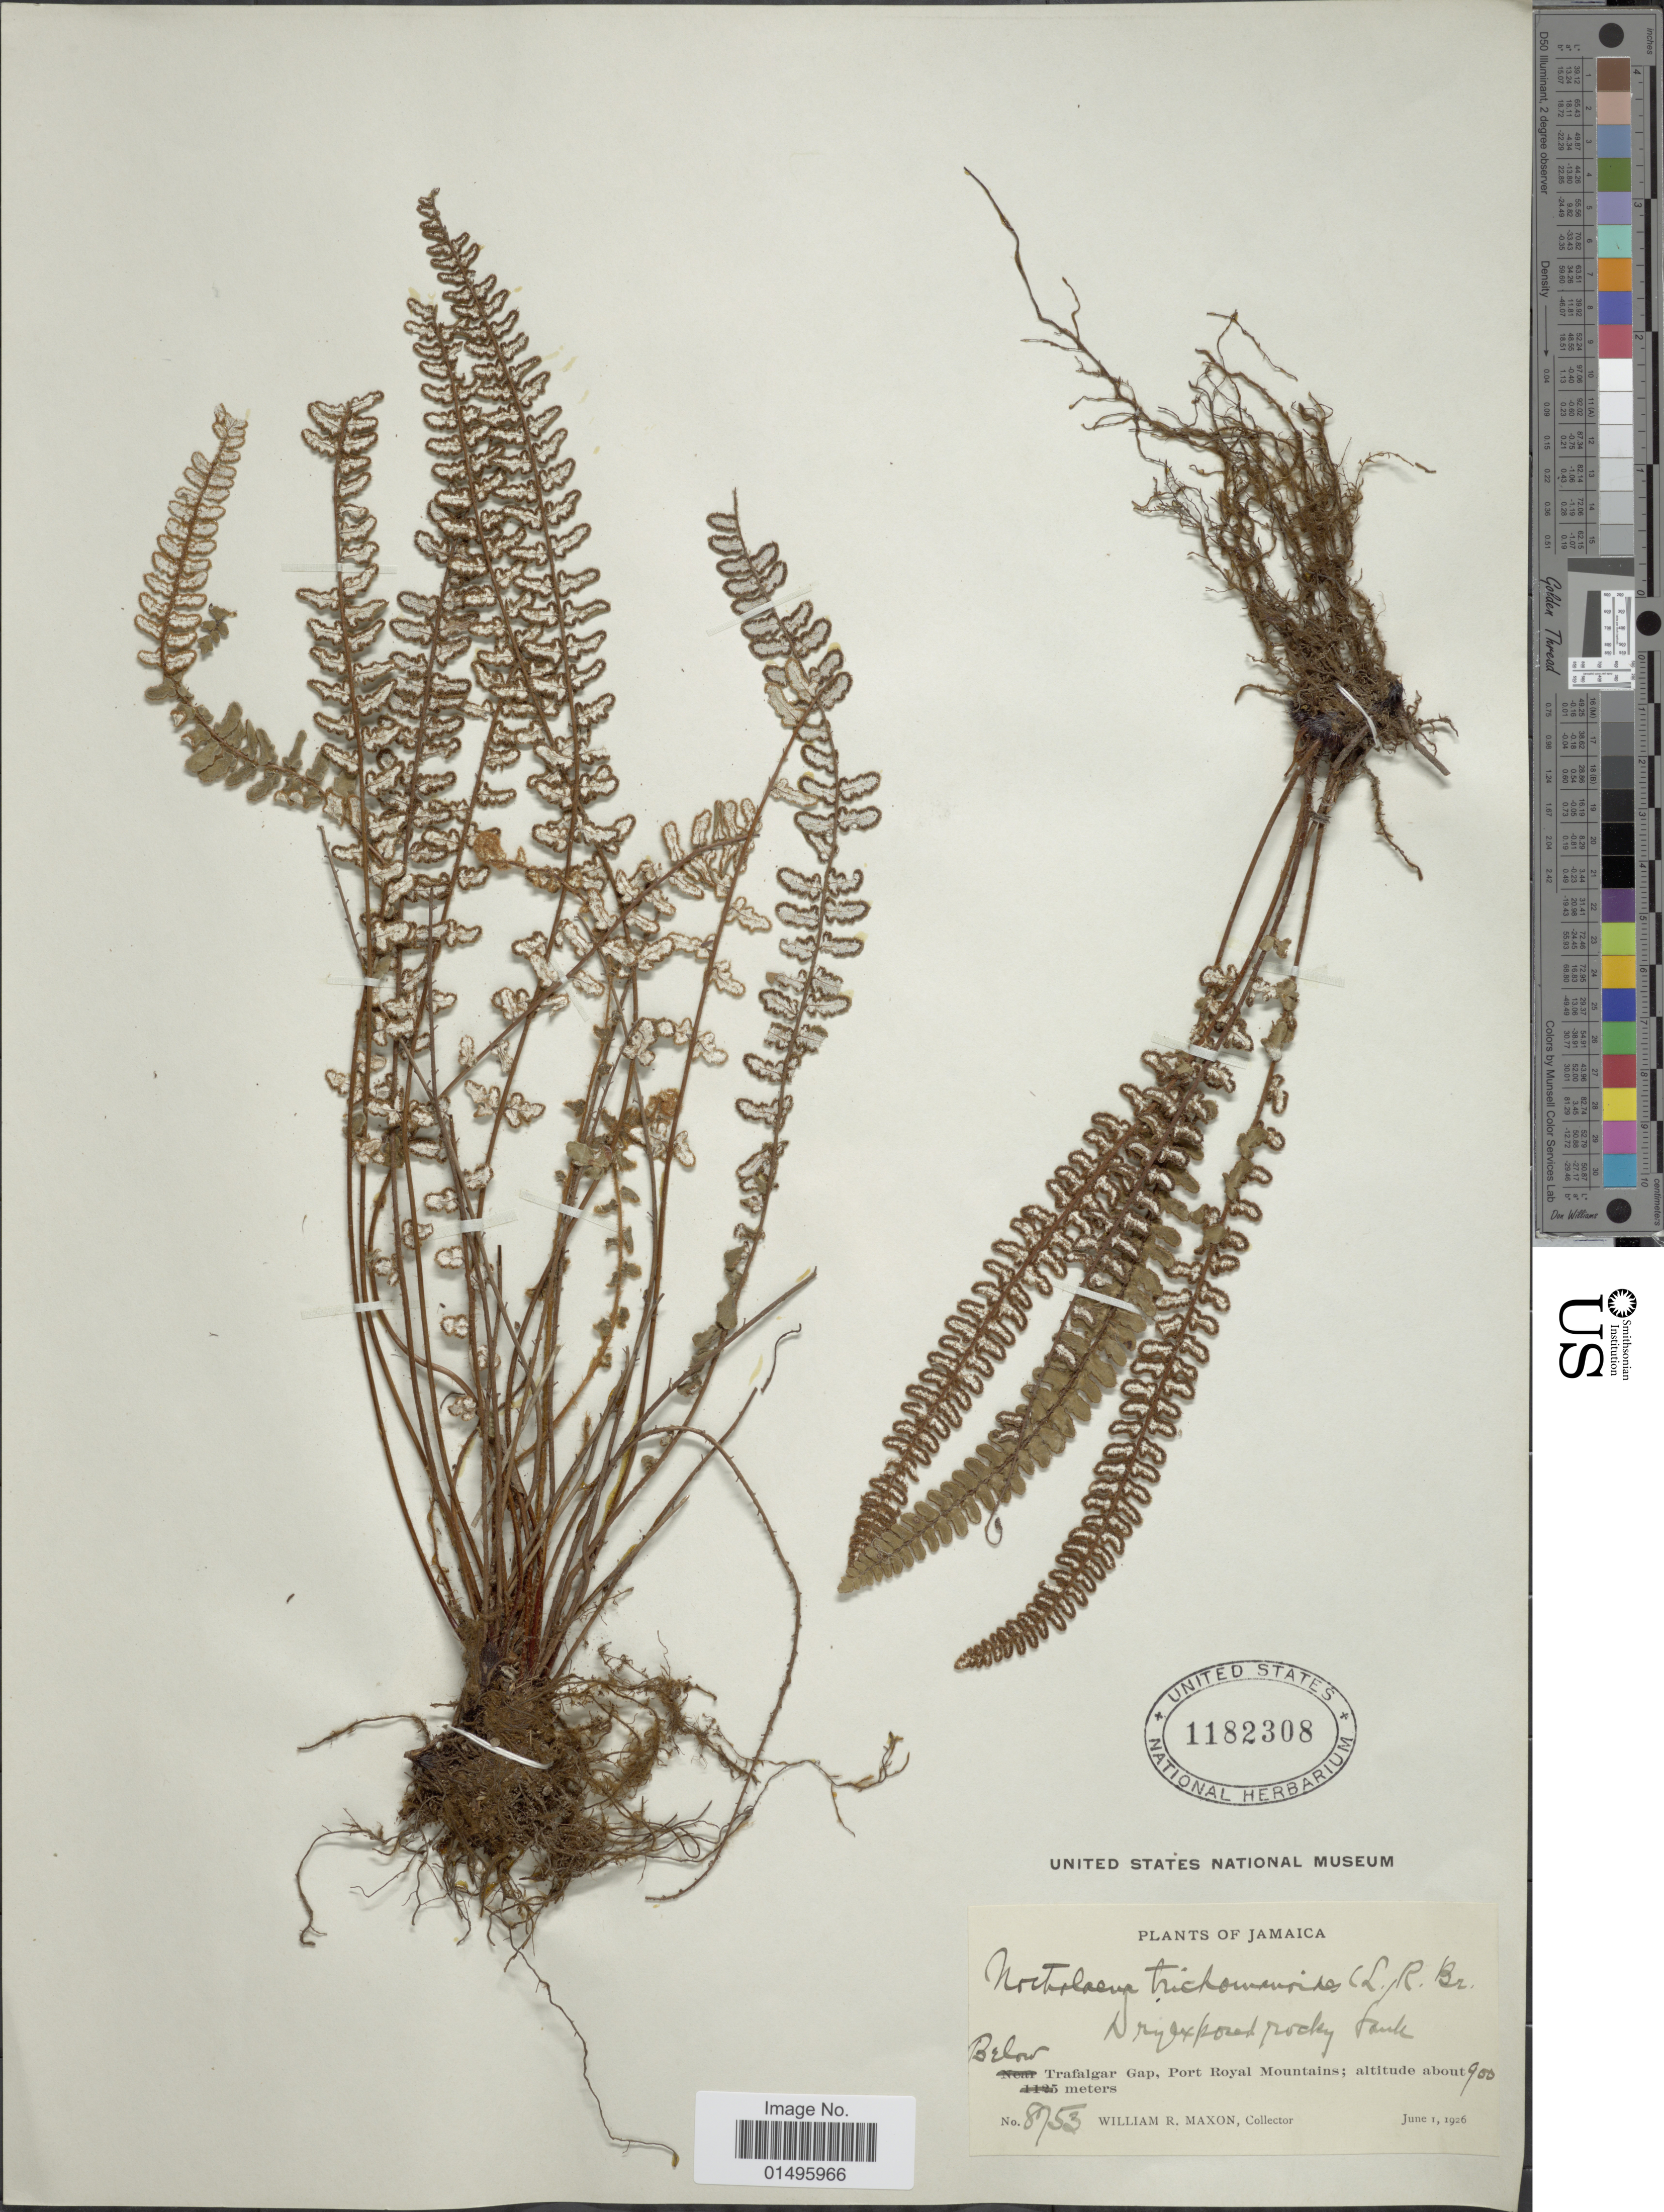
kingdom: Plantae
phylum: Tracheophyta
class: Polypodiopsida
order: Polypodiales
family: Pteridaceae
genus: Notholaena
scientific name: Notholaena trichomanoides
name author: (L.) Desv.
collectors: W. R. Maxon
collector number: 8753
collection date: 1926-06-01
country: Jamaica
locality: Jamaica, Trafalgar Gap, Port Royal Mountains.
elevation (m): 900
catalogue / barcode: US 1182308